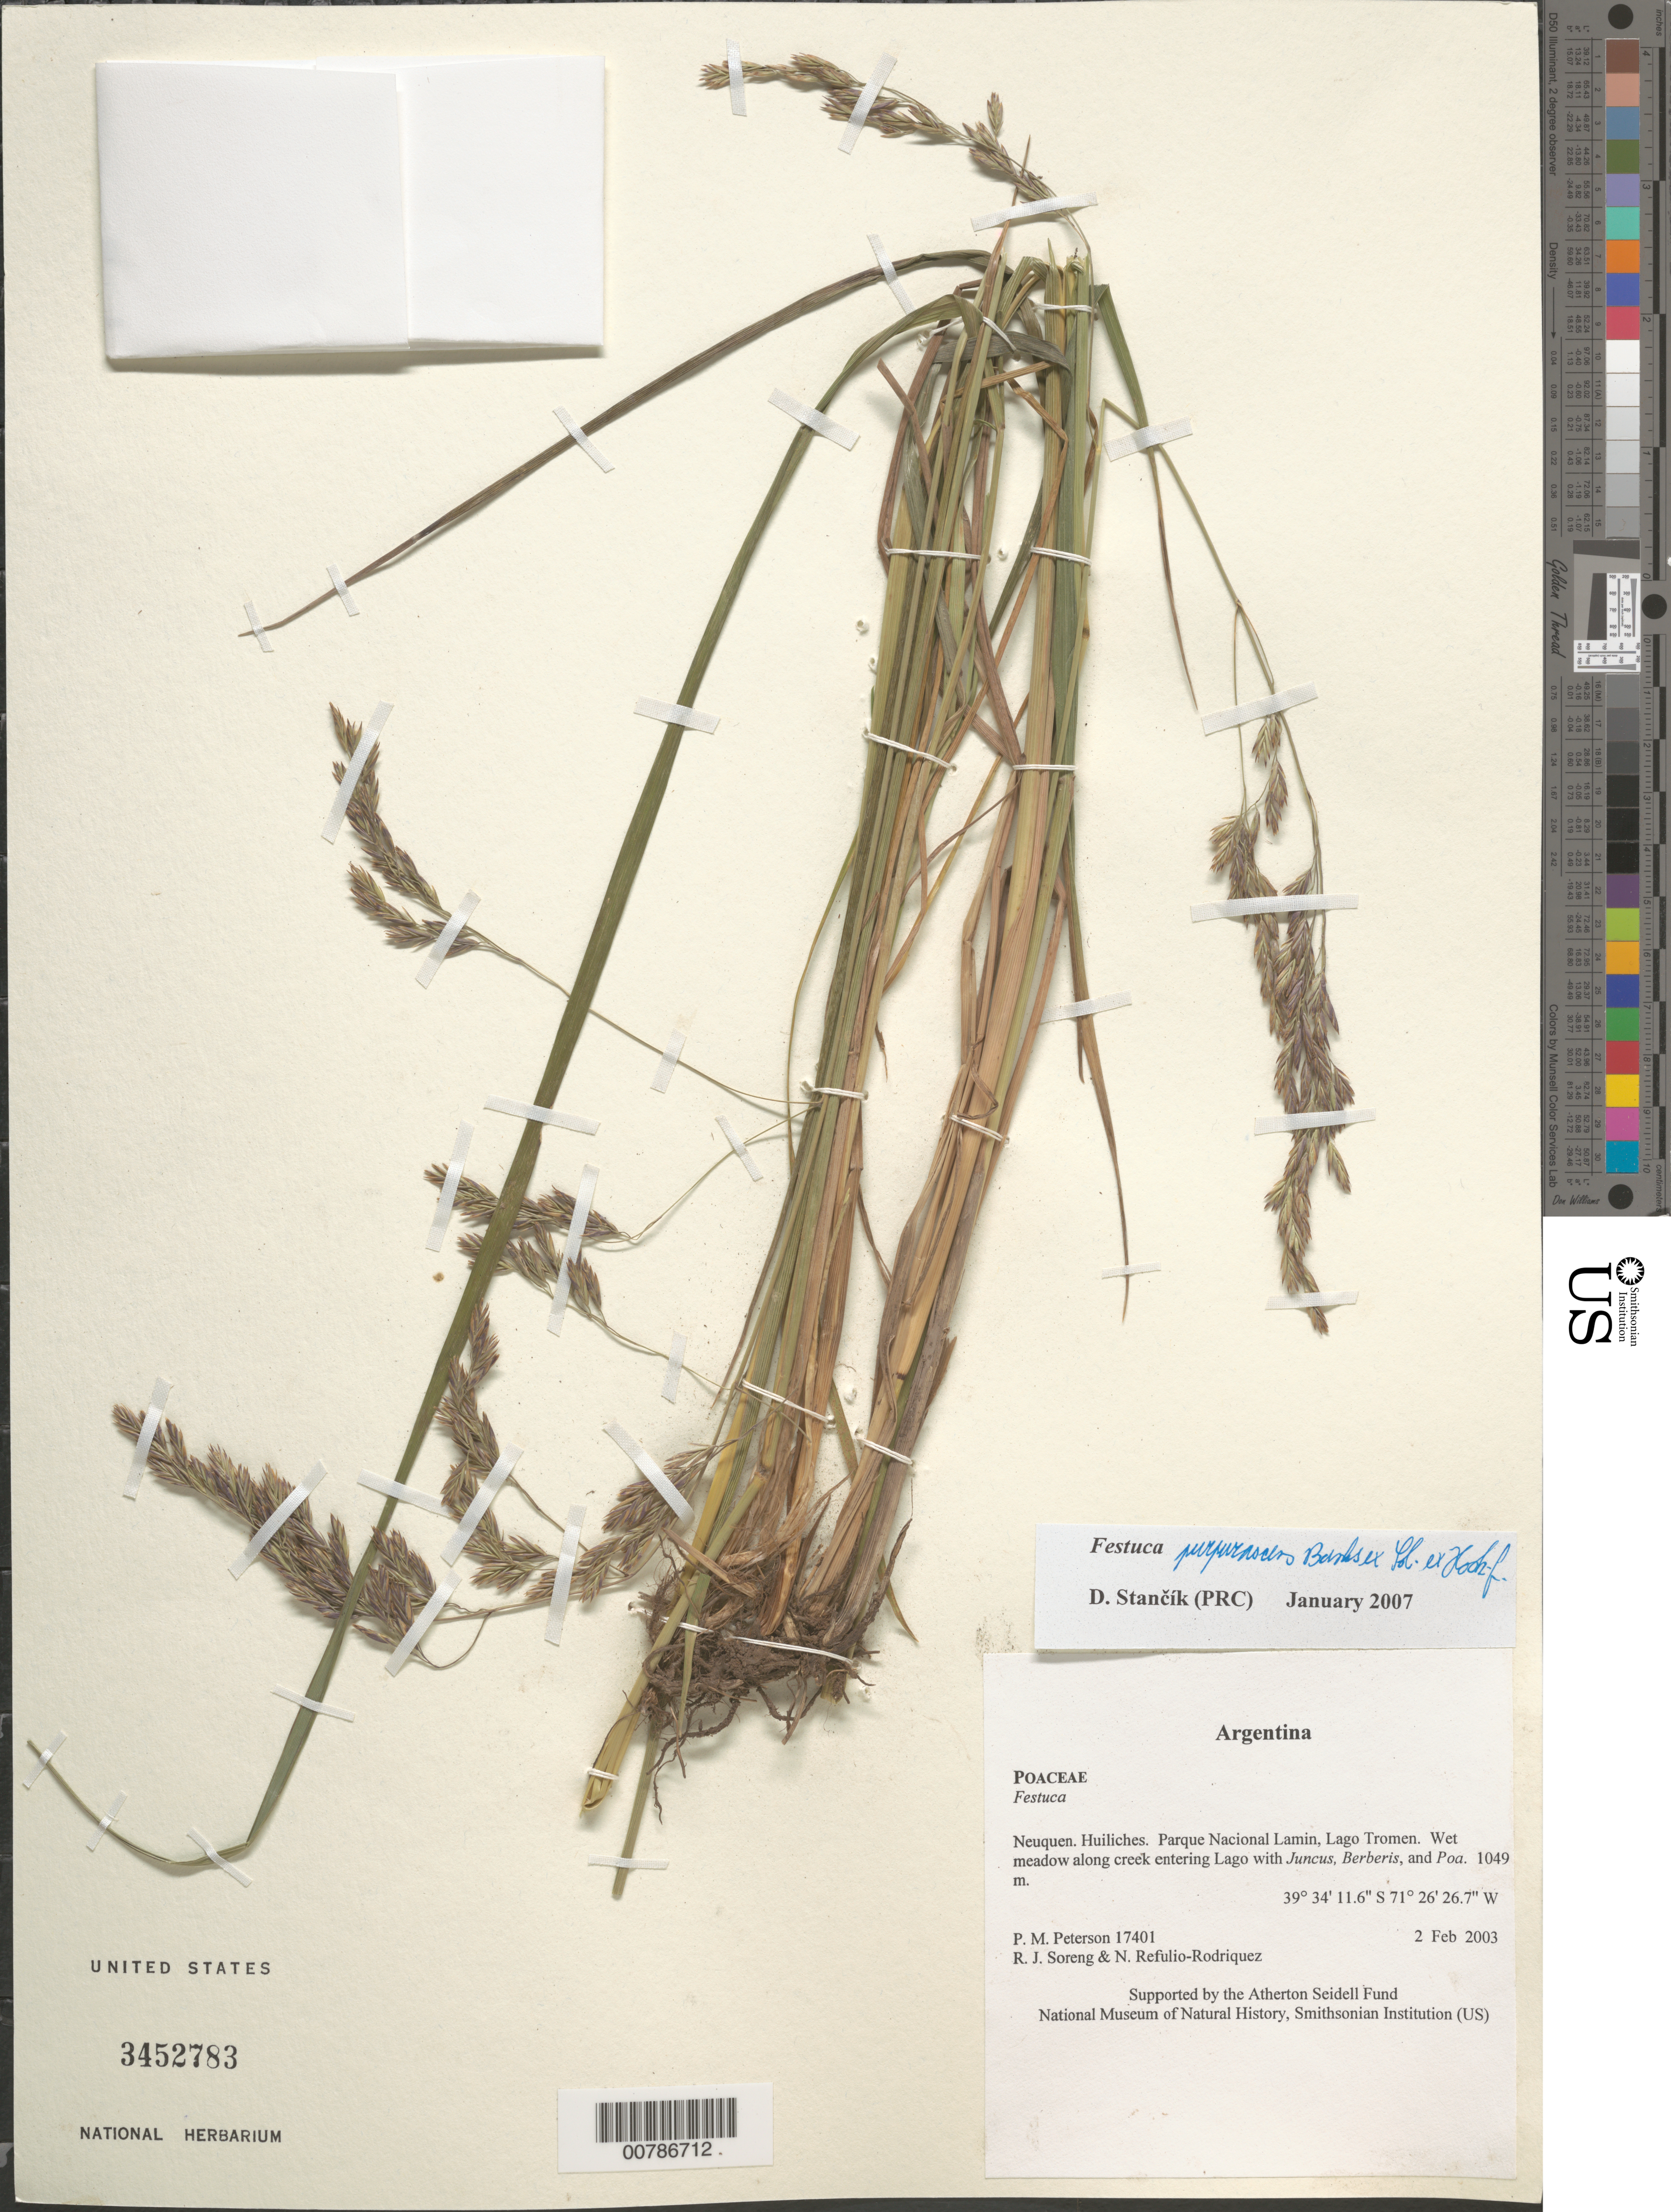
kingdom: Plantae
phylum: Tracheophyta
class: Liliopsida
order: Poales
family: Poaceae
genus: Festuca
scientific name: Festuca purpurascens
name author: Banks & Sol. ex Hook. f.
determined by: Stancik, D.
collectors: P. M. Peterson, R. J. Soreng & N. Refulio-Rodríguez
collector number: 17401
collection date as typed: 02 Feb 2003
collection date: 2003-02-02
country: Argentina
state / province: Neuquen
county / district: Huiliches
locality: Parque Nacional Lamin, Lago Tromen. Wet meadow along creek entering Lago with Juncus, Berberis, and Poa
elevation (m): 1049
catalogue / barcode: US 3452783